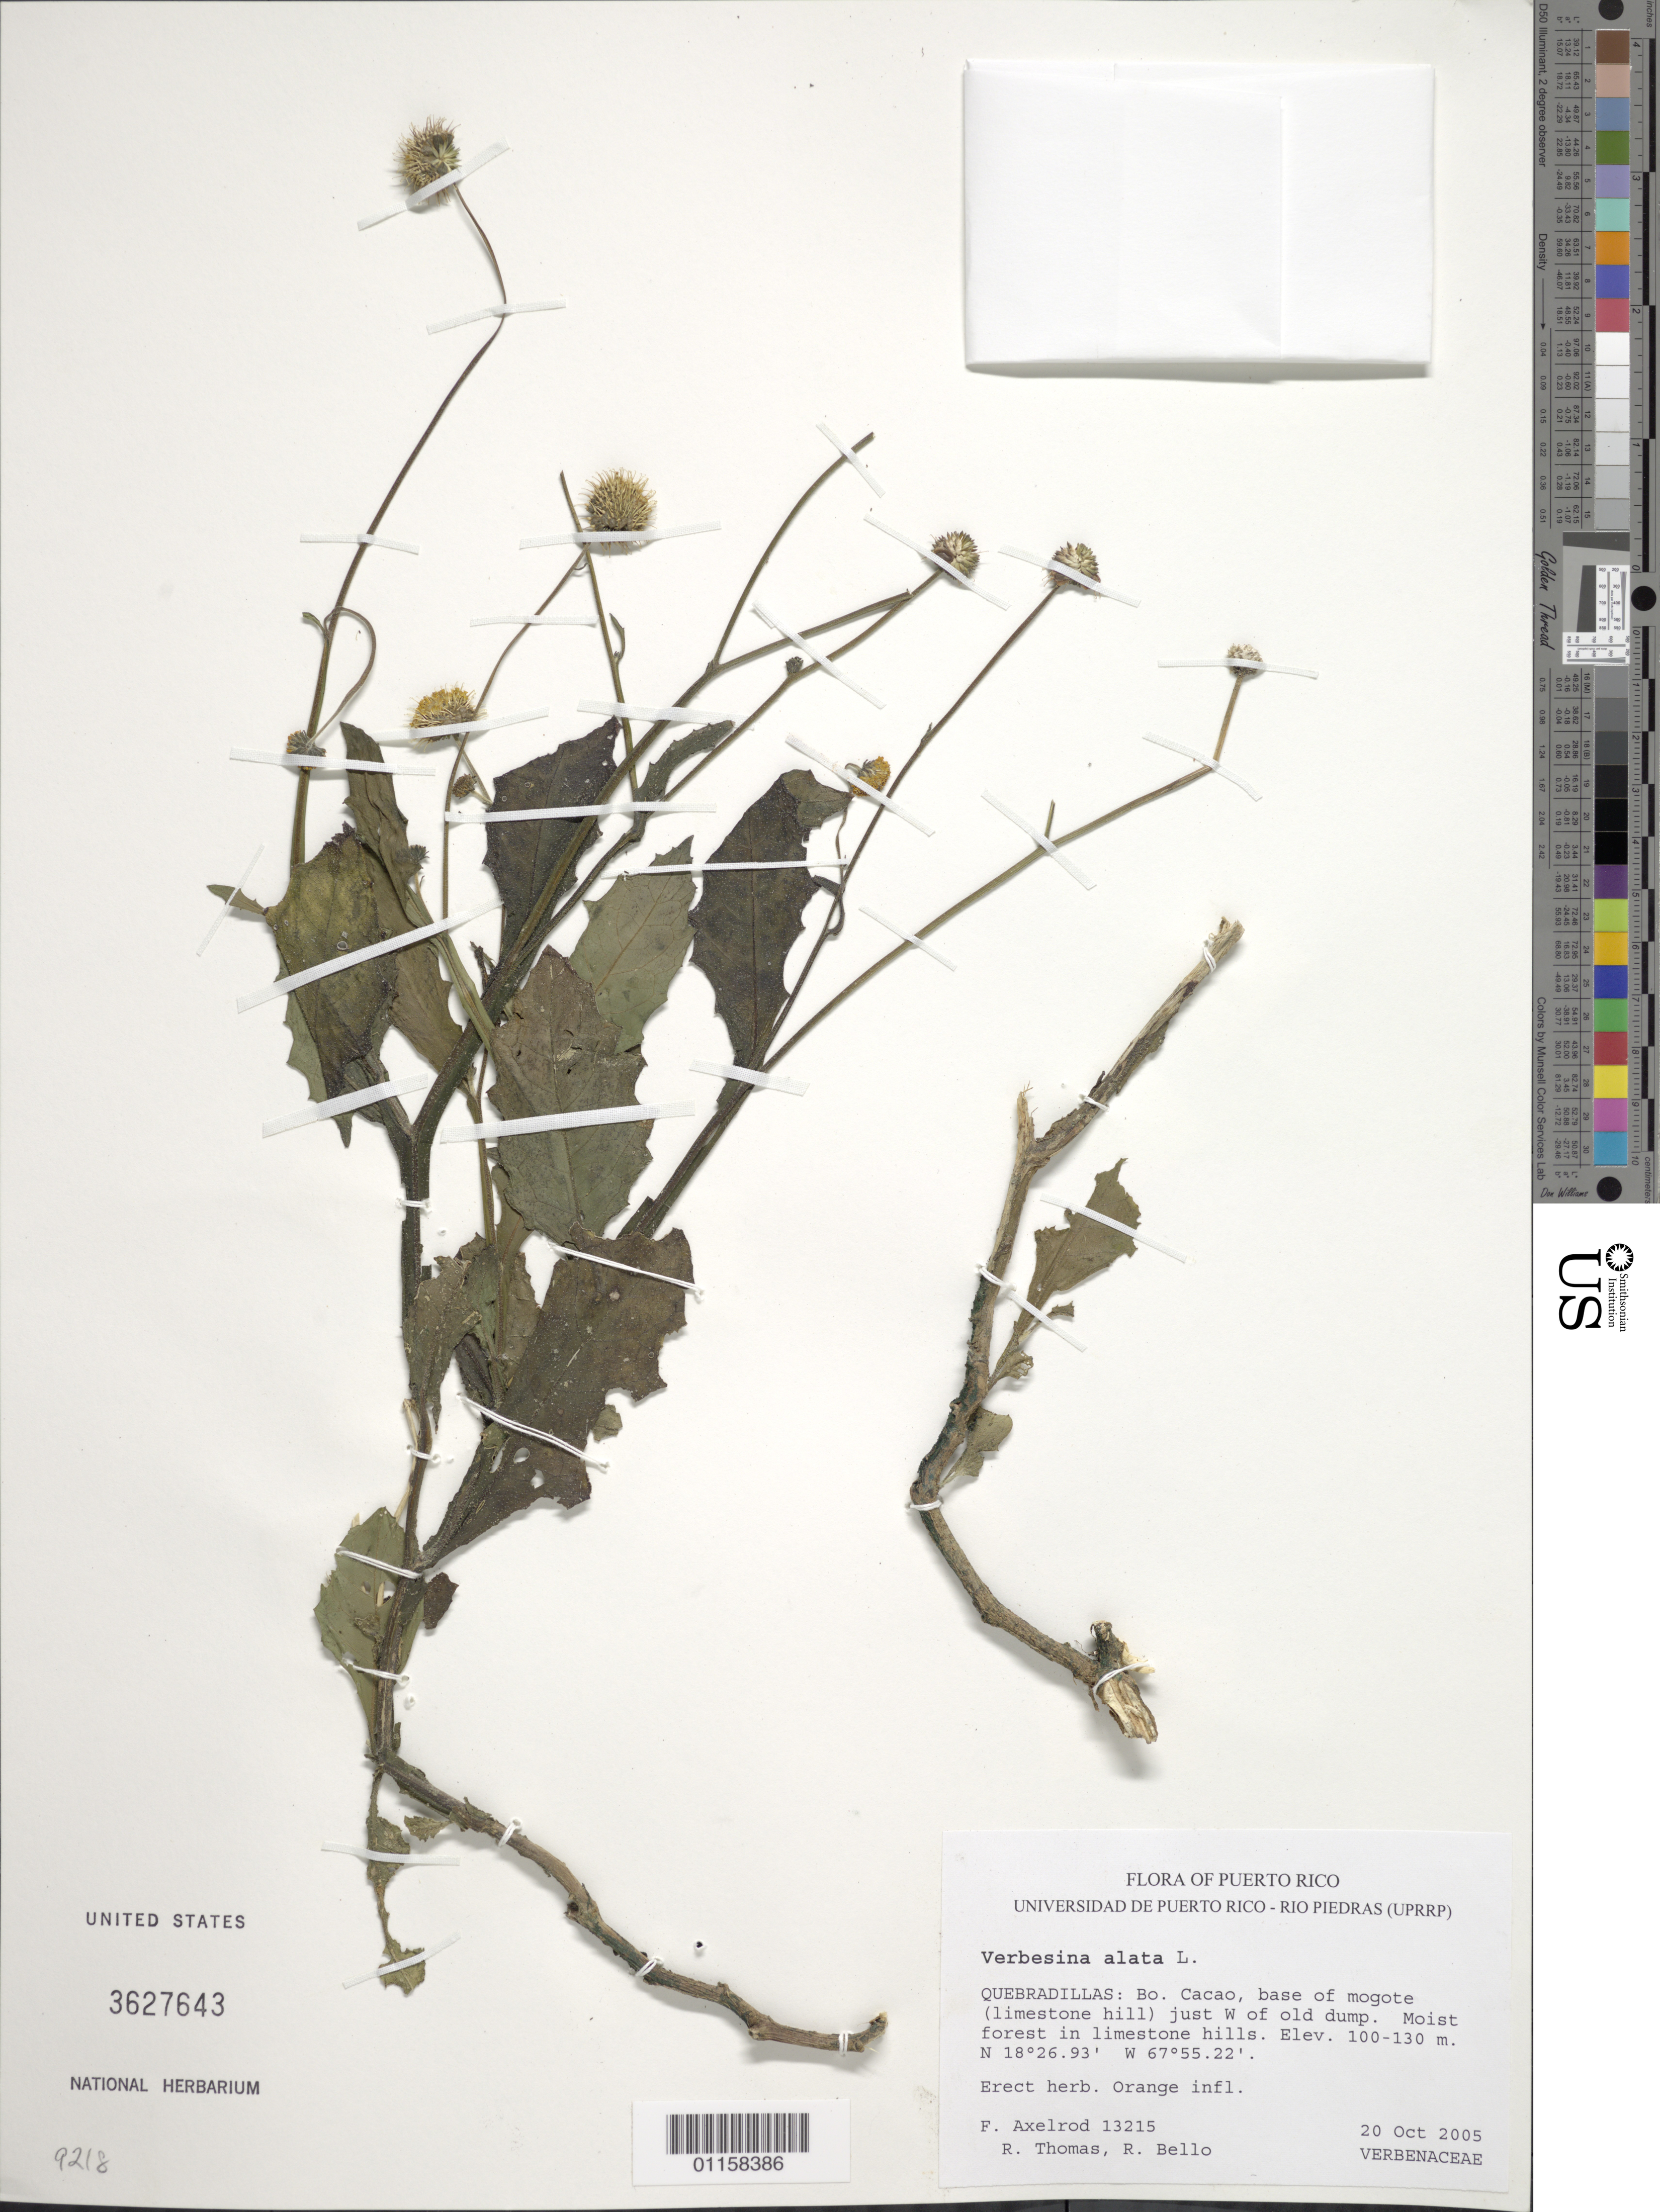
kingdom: Plantae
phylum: Tracheophyta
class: Magnoliopsida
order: Asterales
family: Asteraceae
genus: Verbesina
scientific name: Verbesina alata var. alata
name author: L.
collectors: F. S. Axelrod, R. Thomas & R. Bello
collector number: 13215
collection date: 2005-10-20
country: Puerto Rico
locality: Quebradillas. Bo. Cacao, base of mogote just W of old dump.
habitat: Moist forest in limestone hills.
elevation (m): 100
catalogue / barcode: US 3627643